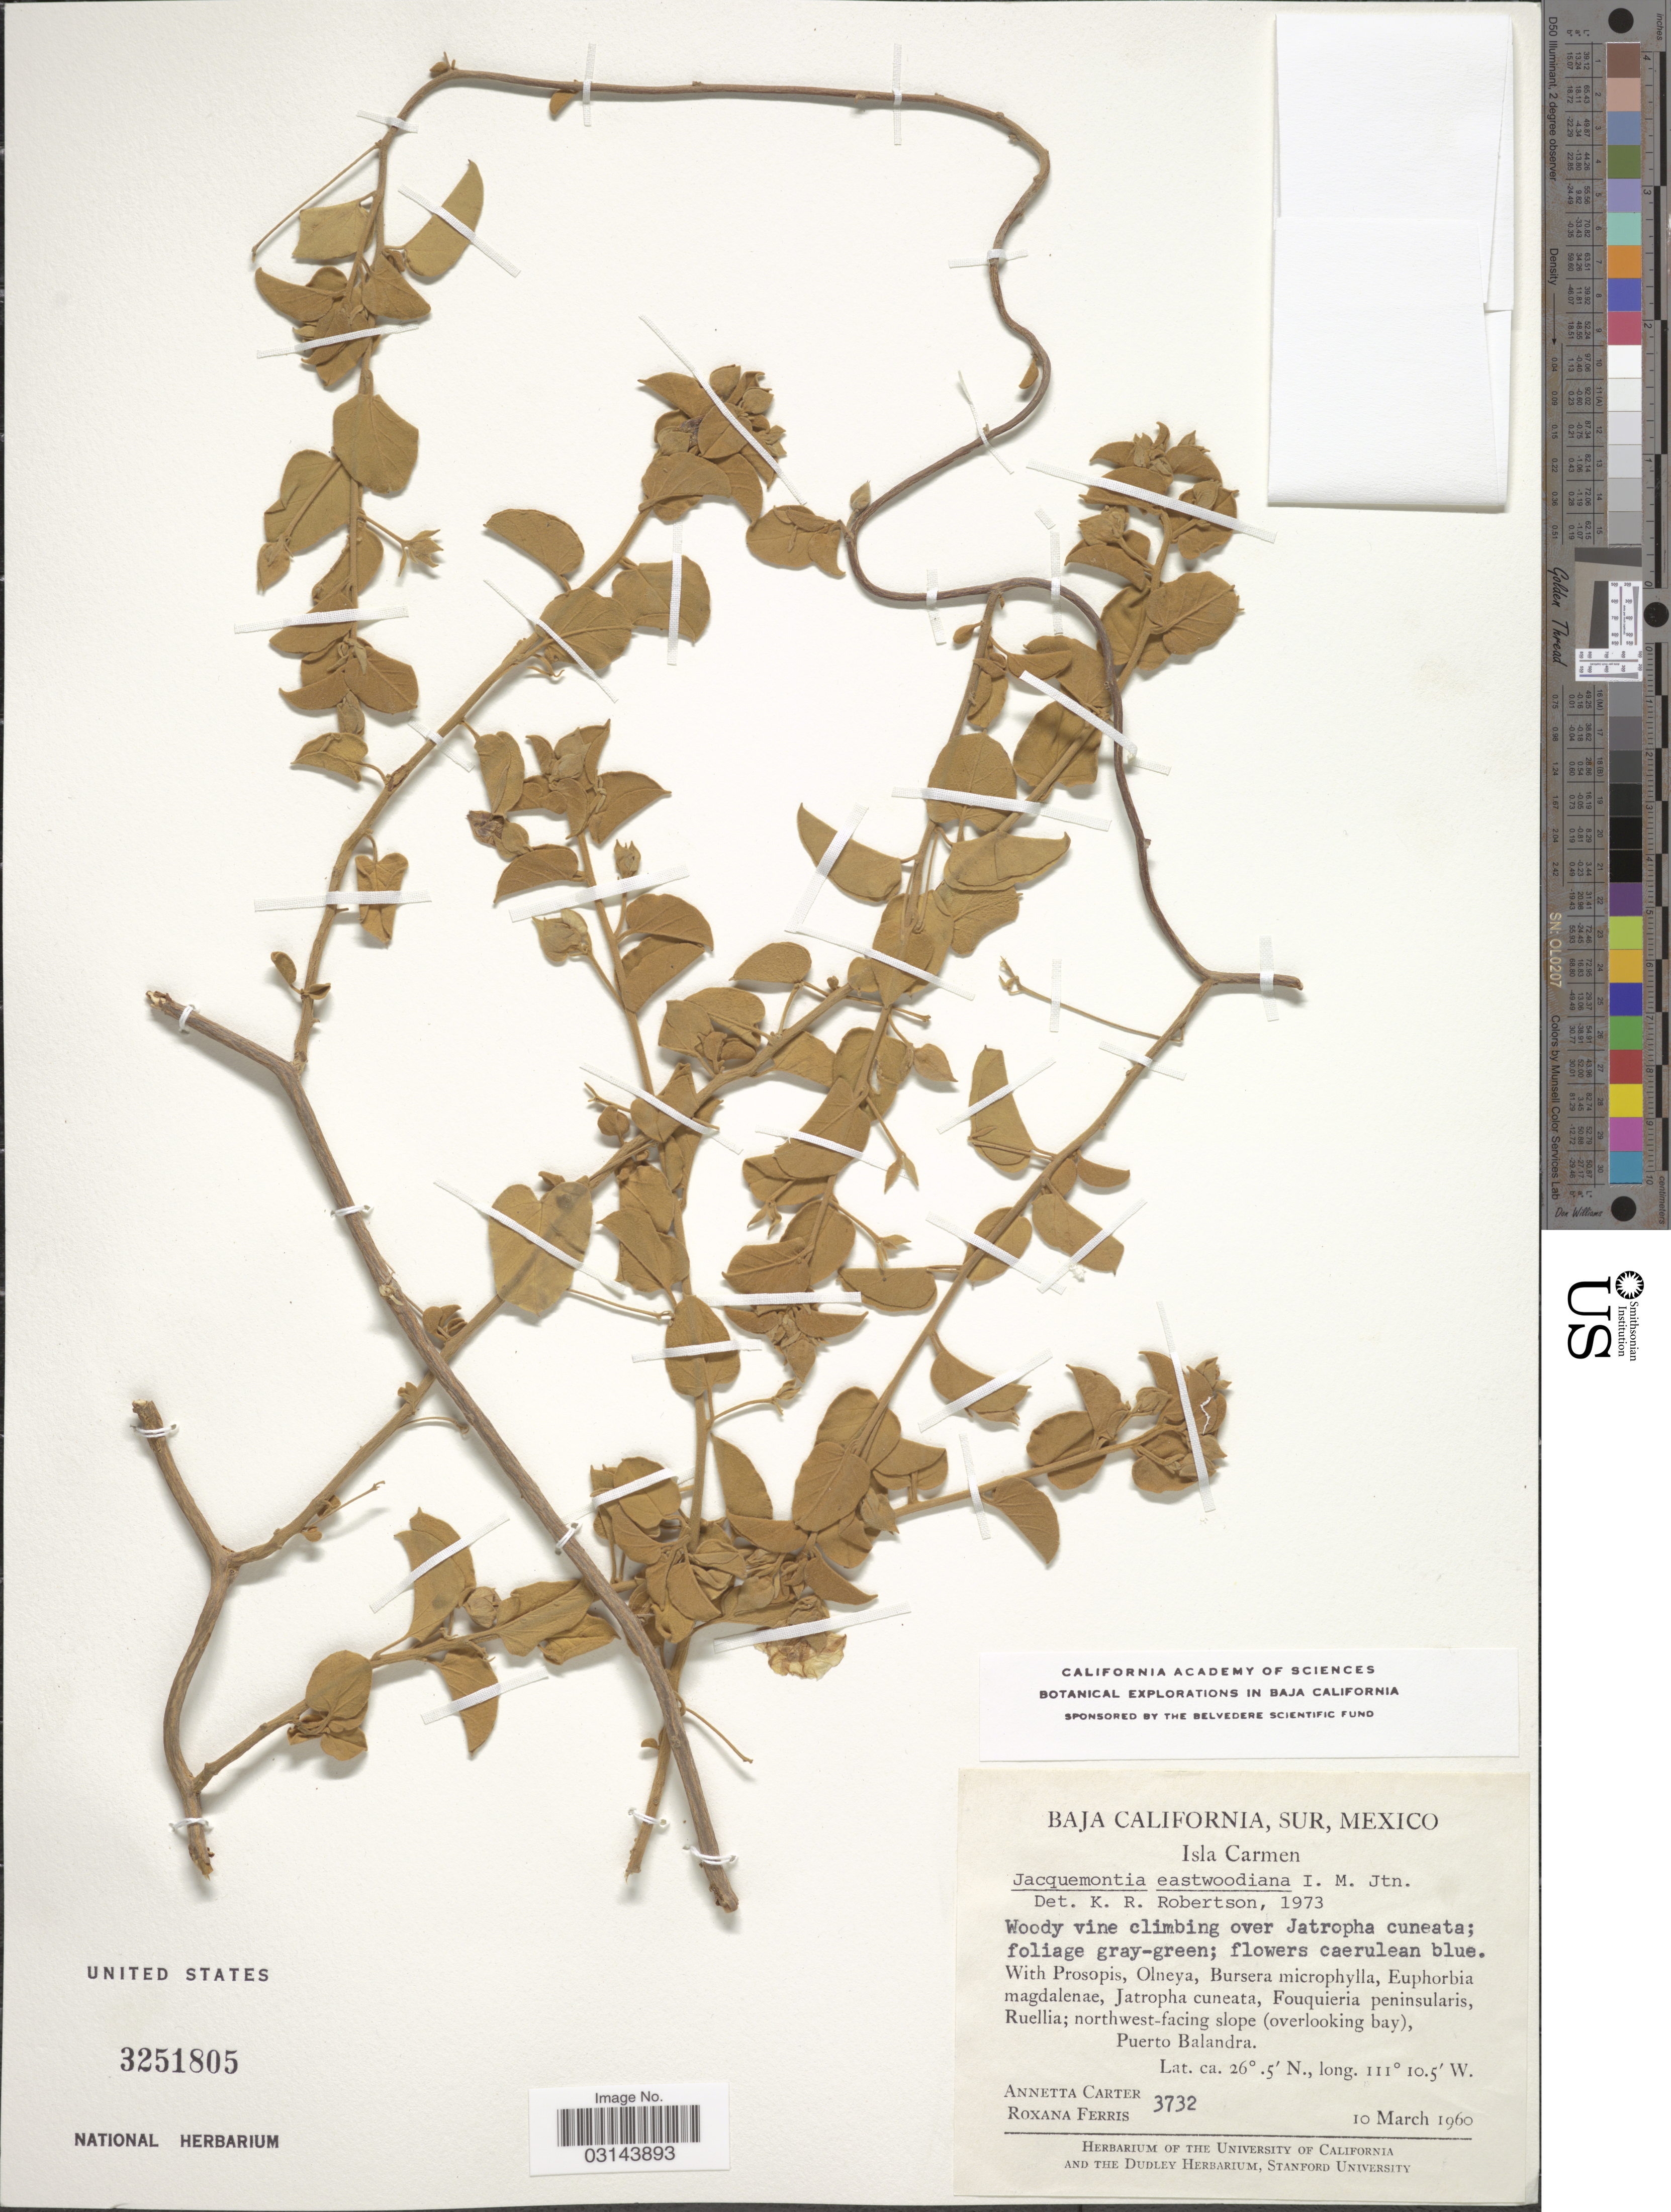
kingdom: Plantae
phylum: Tracheophyta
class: Magnoliopsida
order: Solanales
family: Convolvulaceae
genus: Jacquemontia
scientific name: Jacquemontia eastwoodiana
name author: I.M. Johnst.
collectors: A. Carter & R. S. Ferris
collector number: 3732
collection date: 1960-03-10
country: Mexico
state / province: Baja California Sur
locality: Isla Carmen. Northwest-facing slope (overlooking bay), Puerto Balandra.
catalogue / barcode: US 3251805